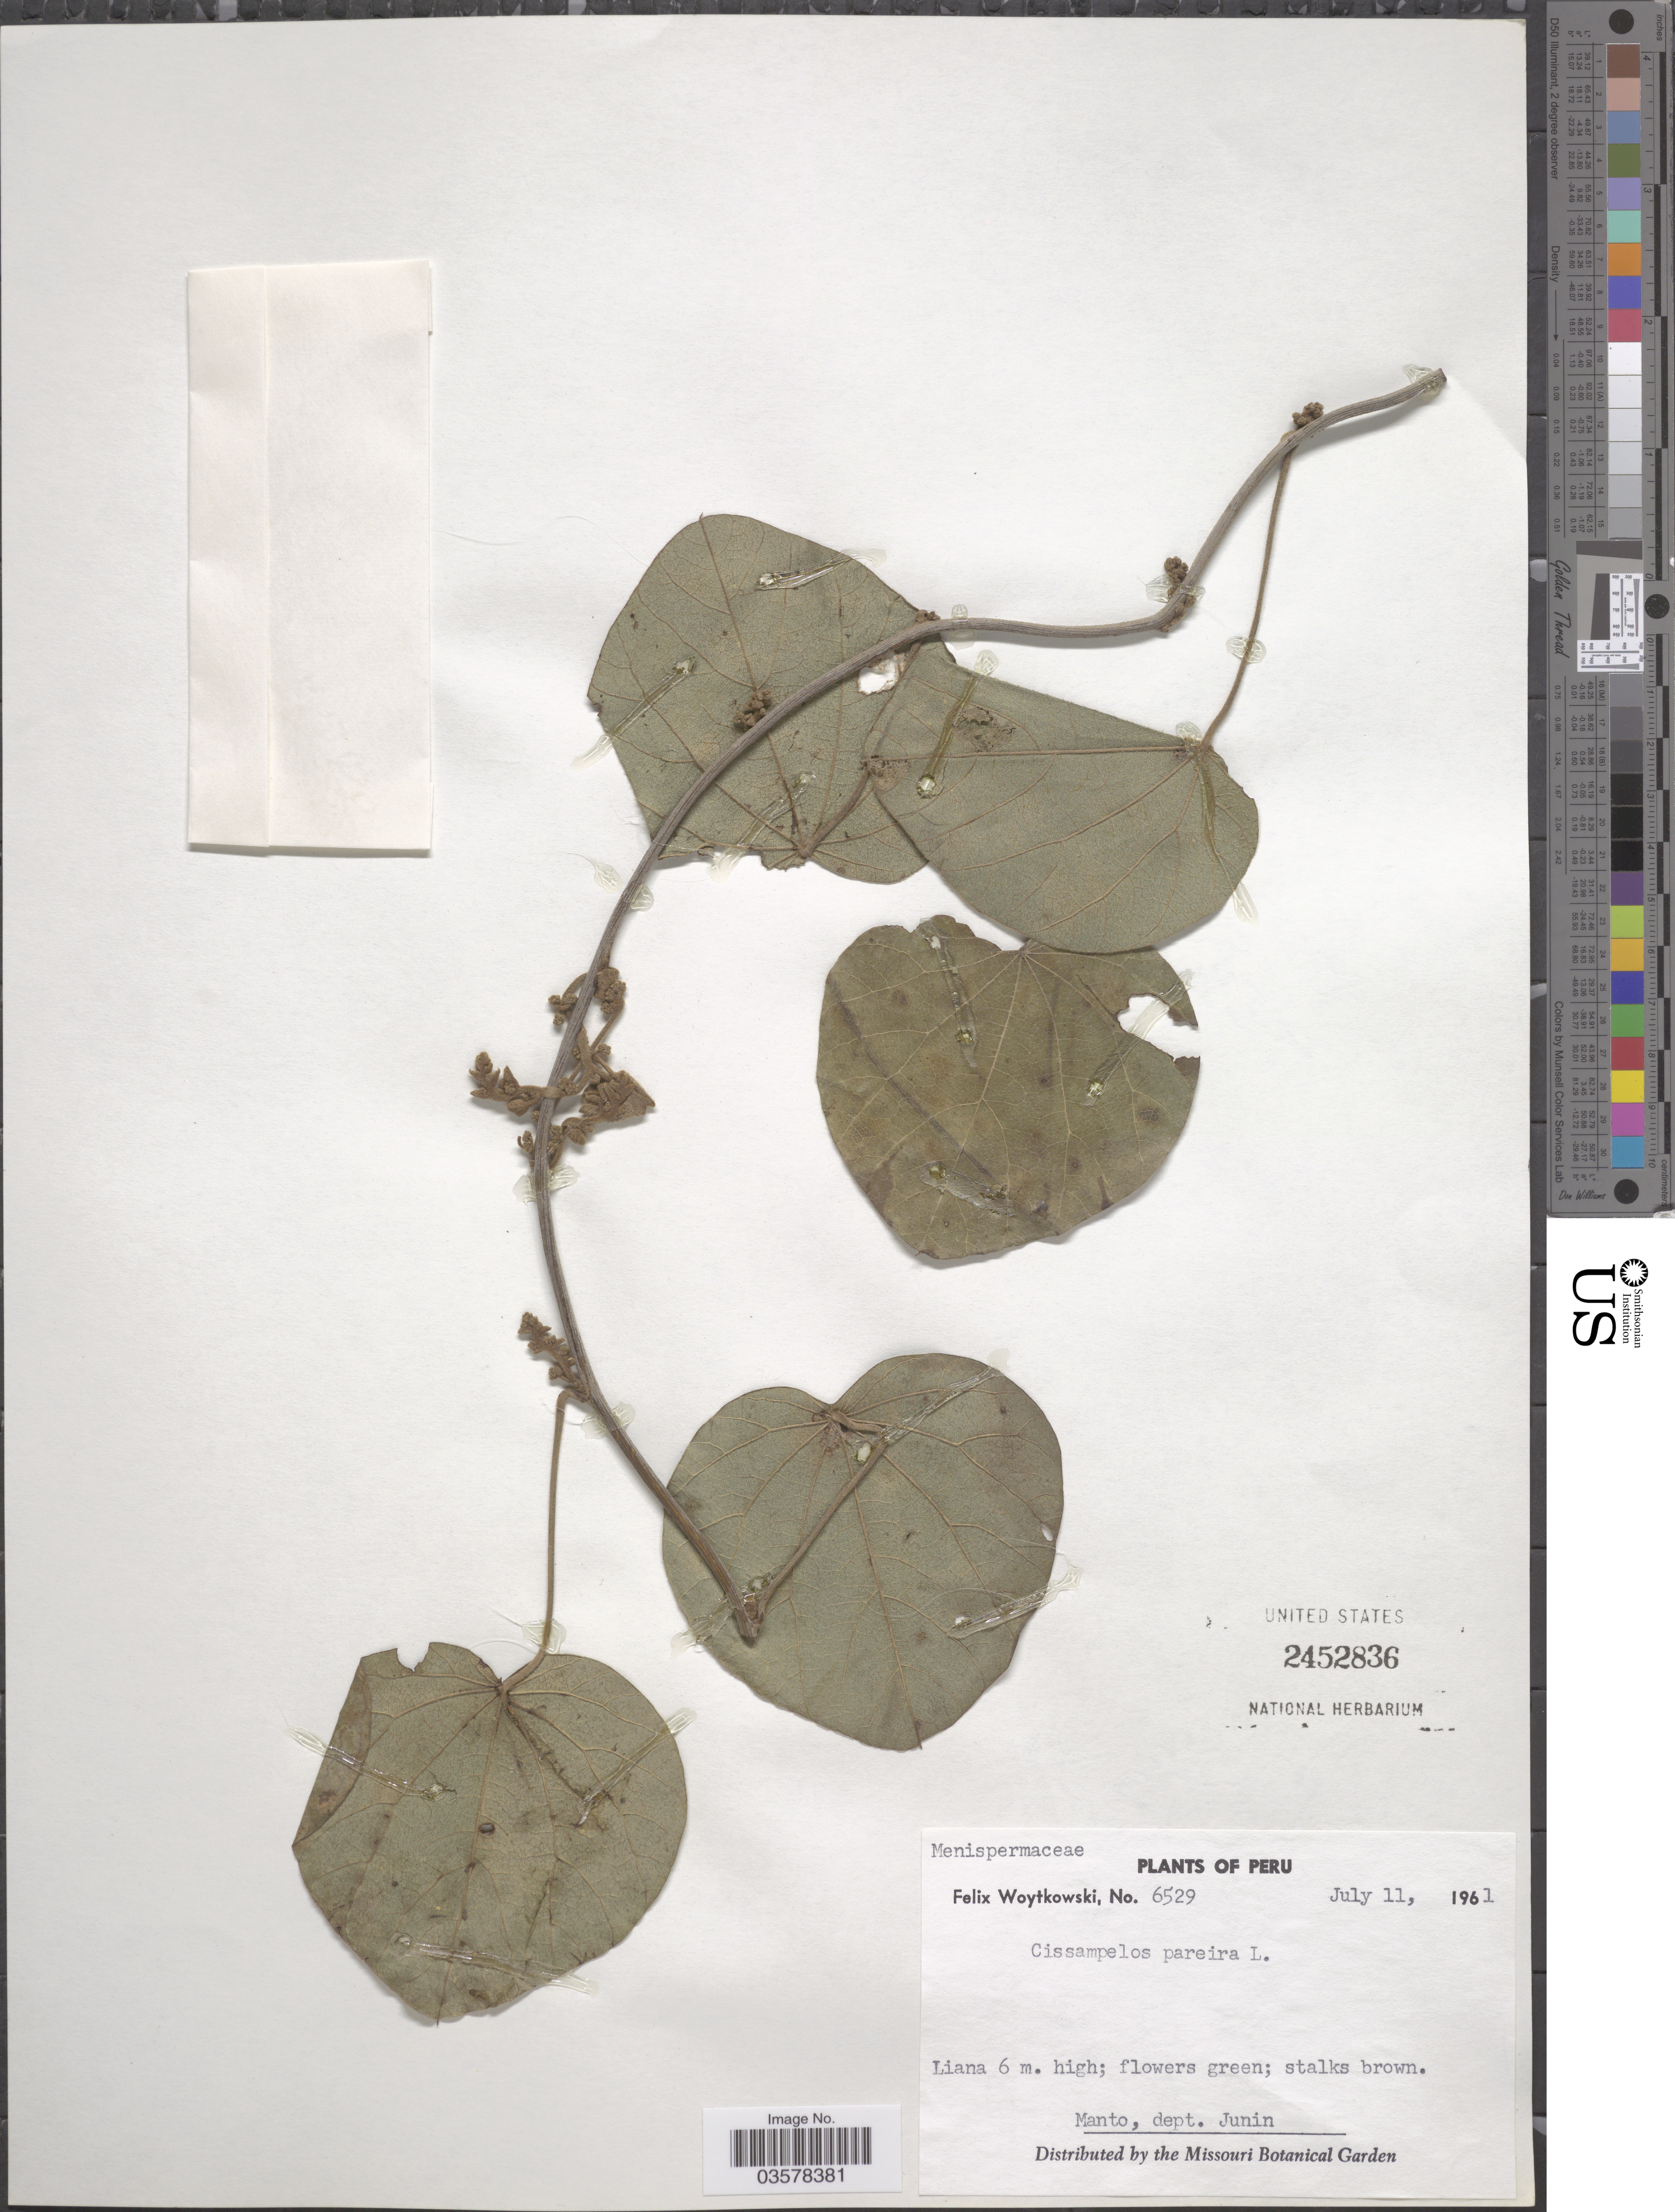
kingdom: Plantae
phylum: Tracheophyta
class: Magnoliopsida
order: Ranunculales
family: Menispermaceae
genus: Cissampelos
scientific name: Cissampelos pareira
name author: L.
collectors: F. Woytkowski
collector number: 6529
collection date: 1961-07-11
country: Peru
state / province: Junín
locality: Manto, dept. Junin.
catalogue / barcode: US 2452836